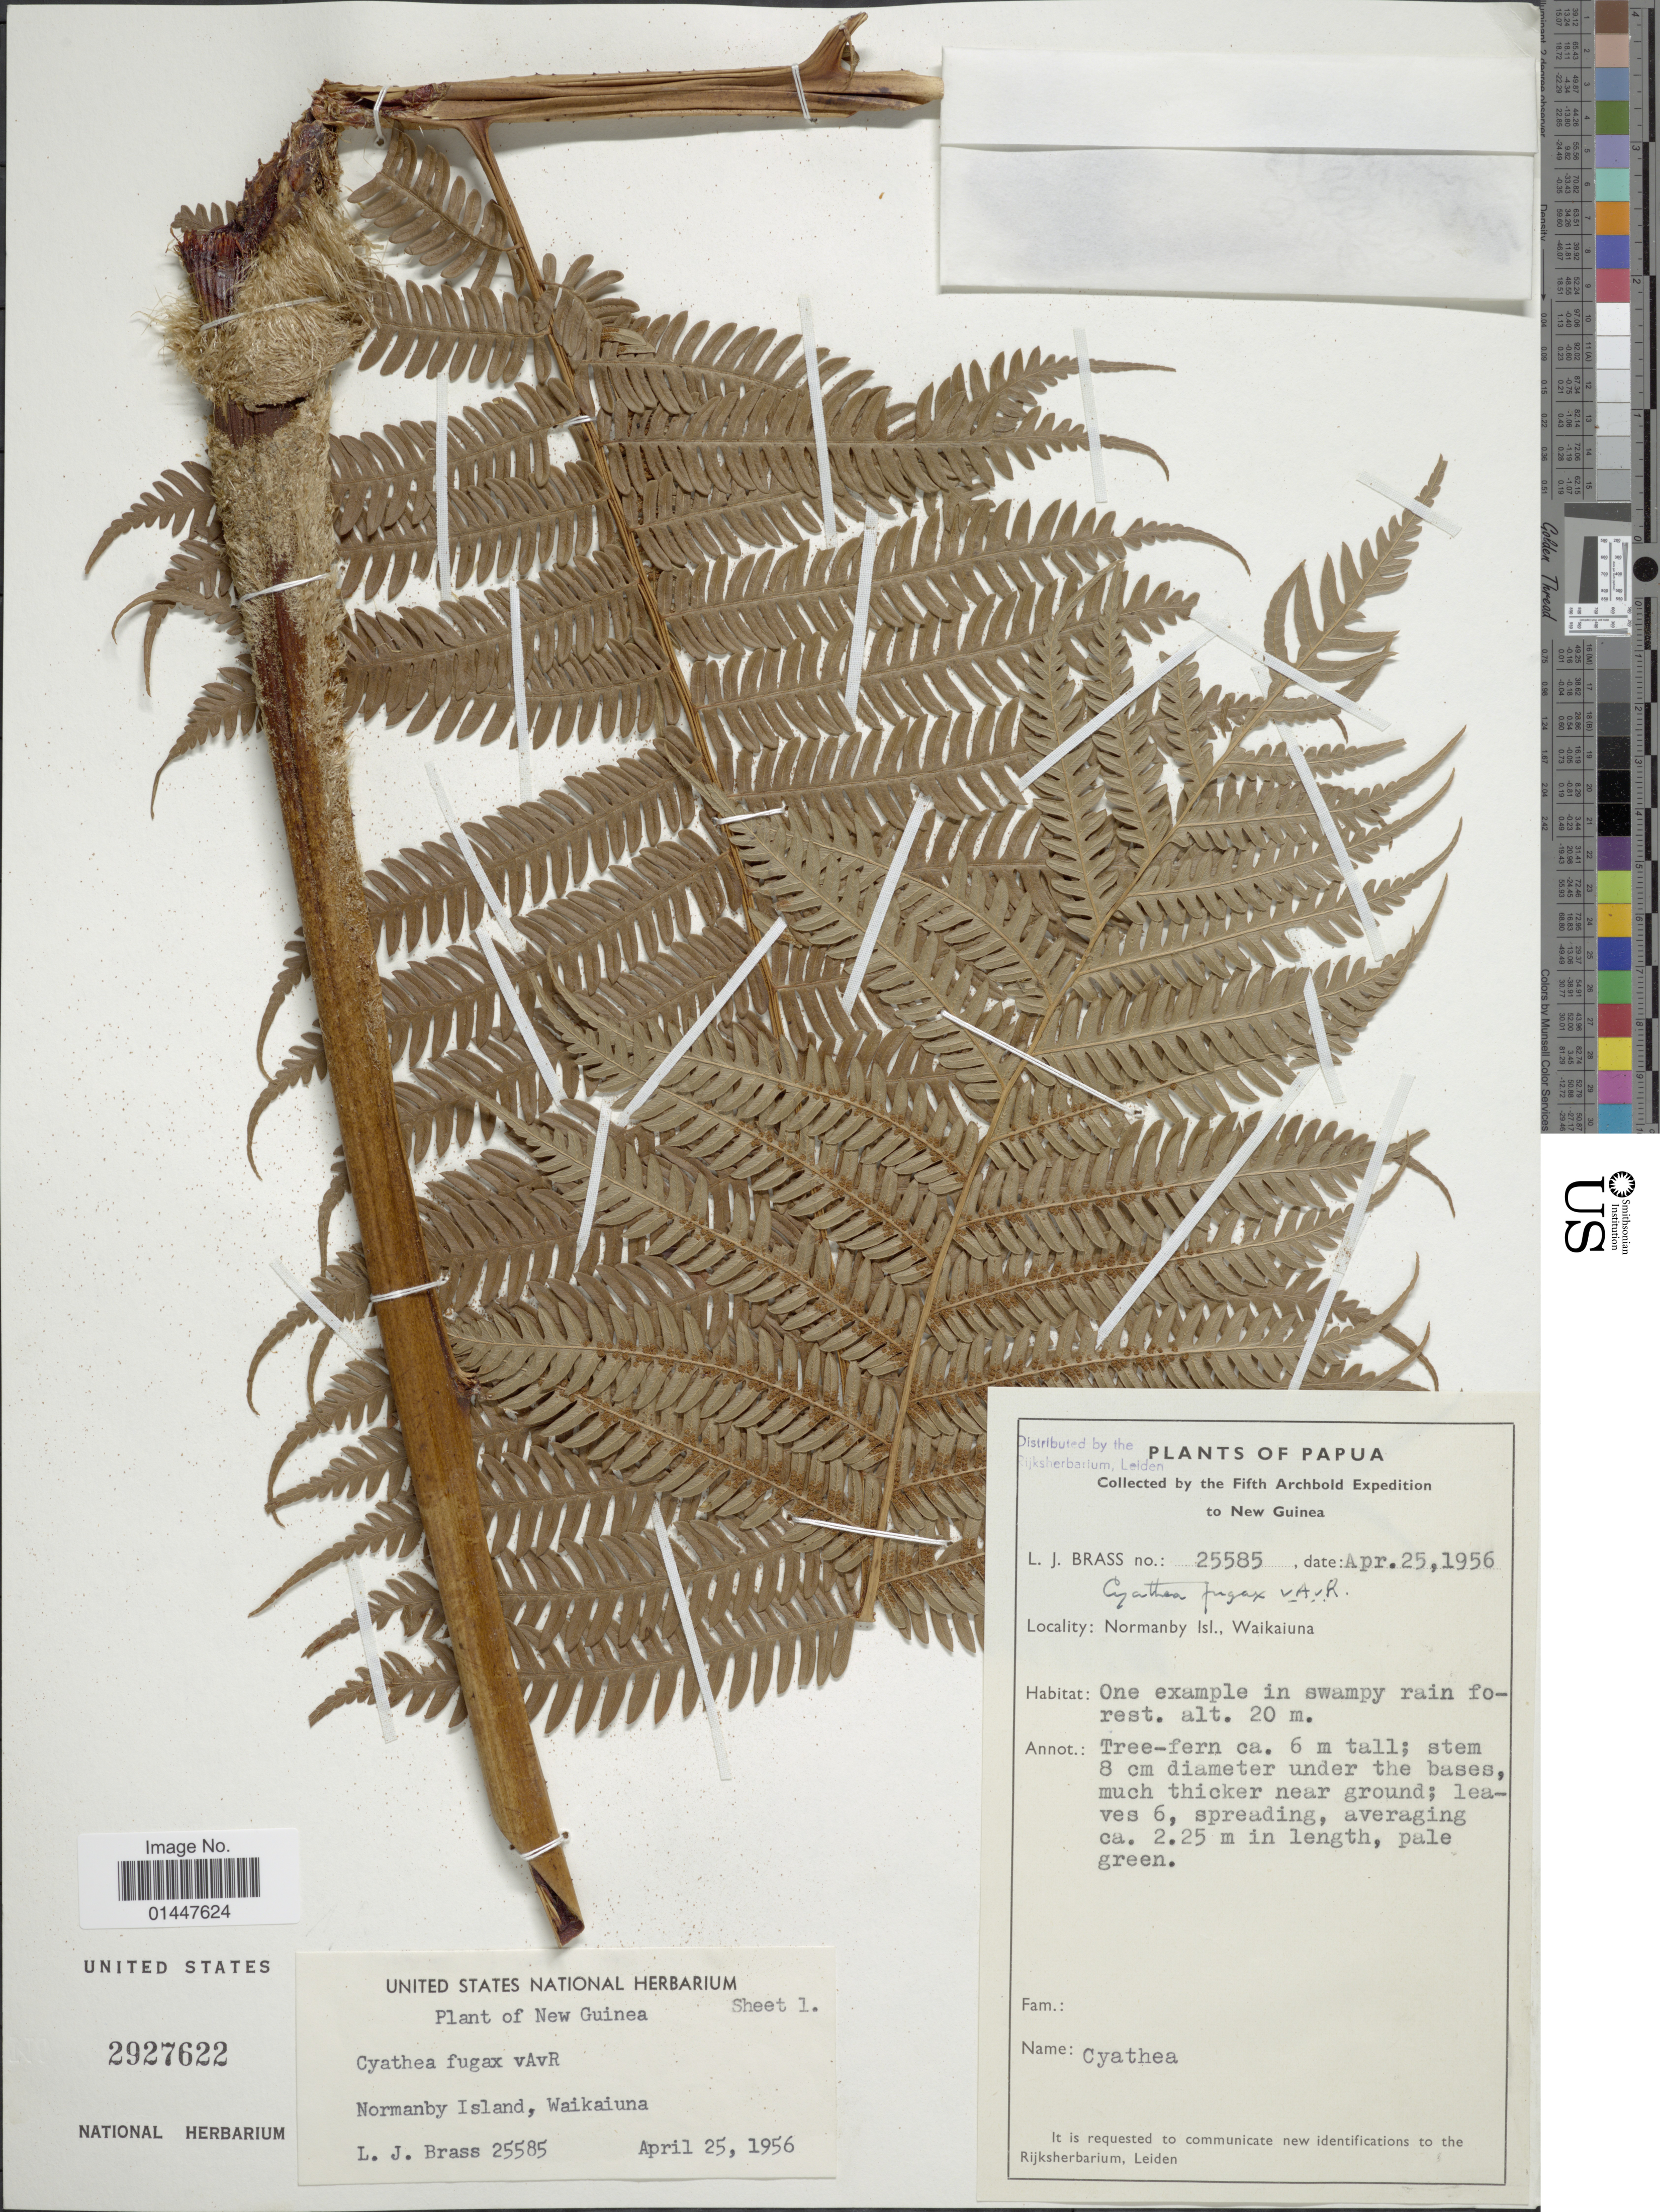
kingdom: Plantae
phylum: Tracheophyta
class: Polypodiopsida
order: Cyatheales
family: Cyatheaceae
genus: Sphaeropteris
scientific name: Sphaeropteris fugax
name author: (Alderw.) R.M. Tryon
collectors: L. J. Brass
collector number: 25585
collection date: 1956-04-25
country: Papua New Guinea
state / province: Milne Bay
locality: Papua. New Guinea. Normanby Isl. Waikaiuna.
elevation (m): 20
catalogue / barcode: US 2927622